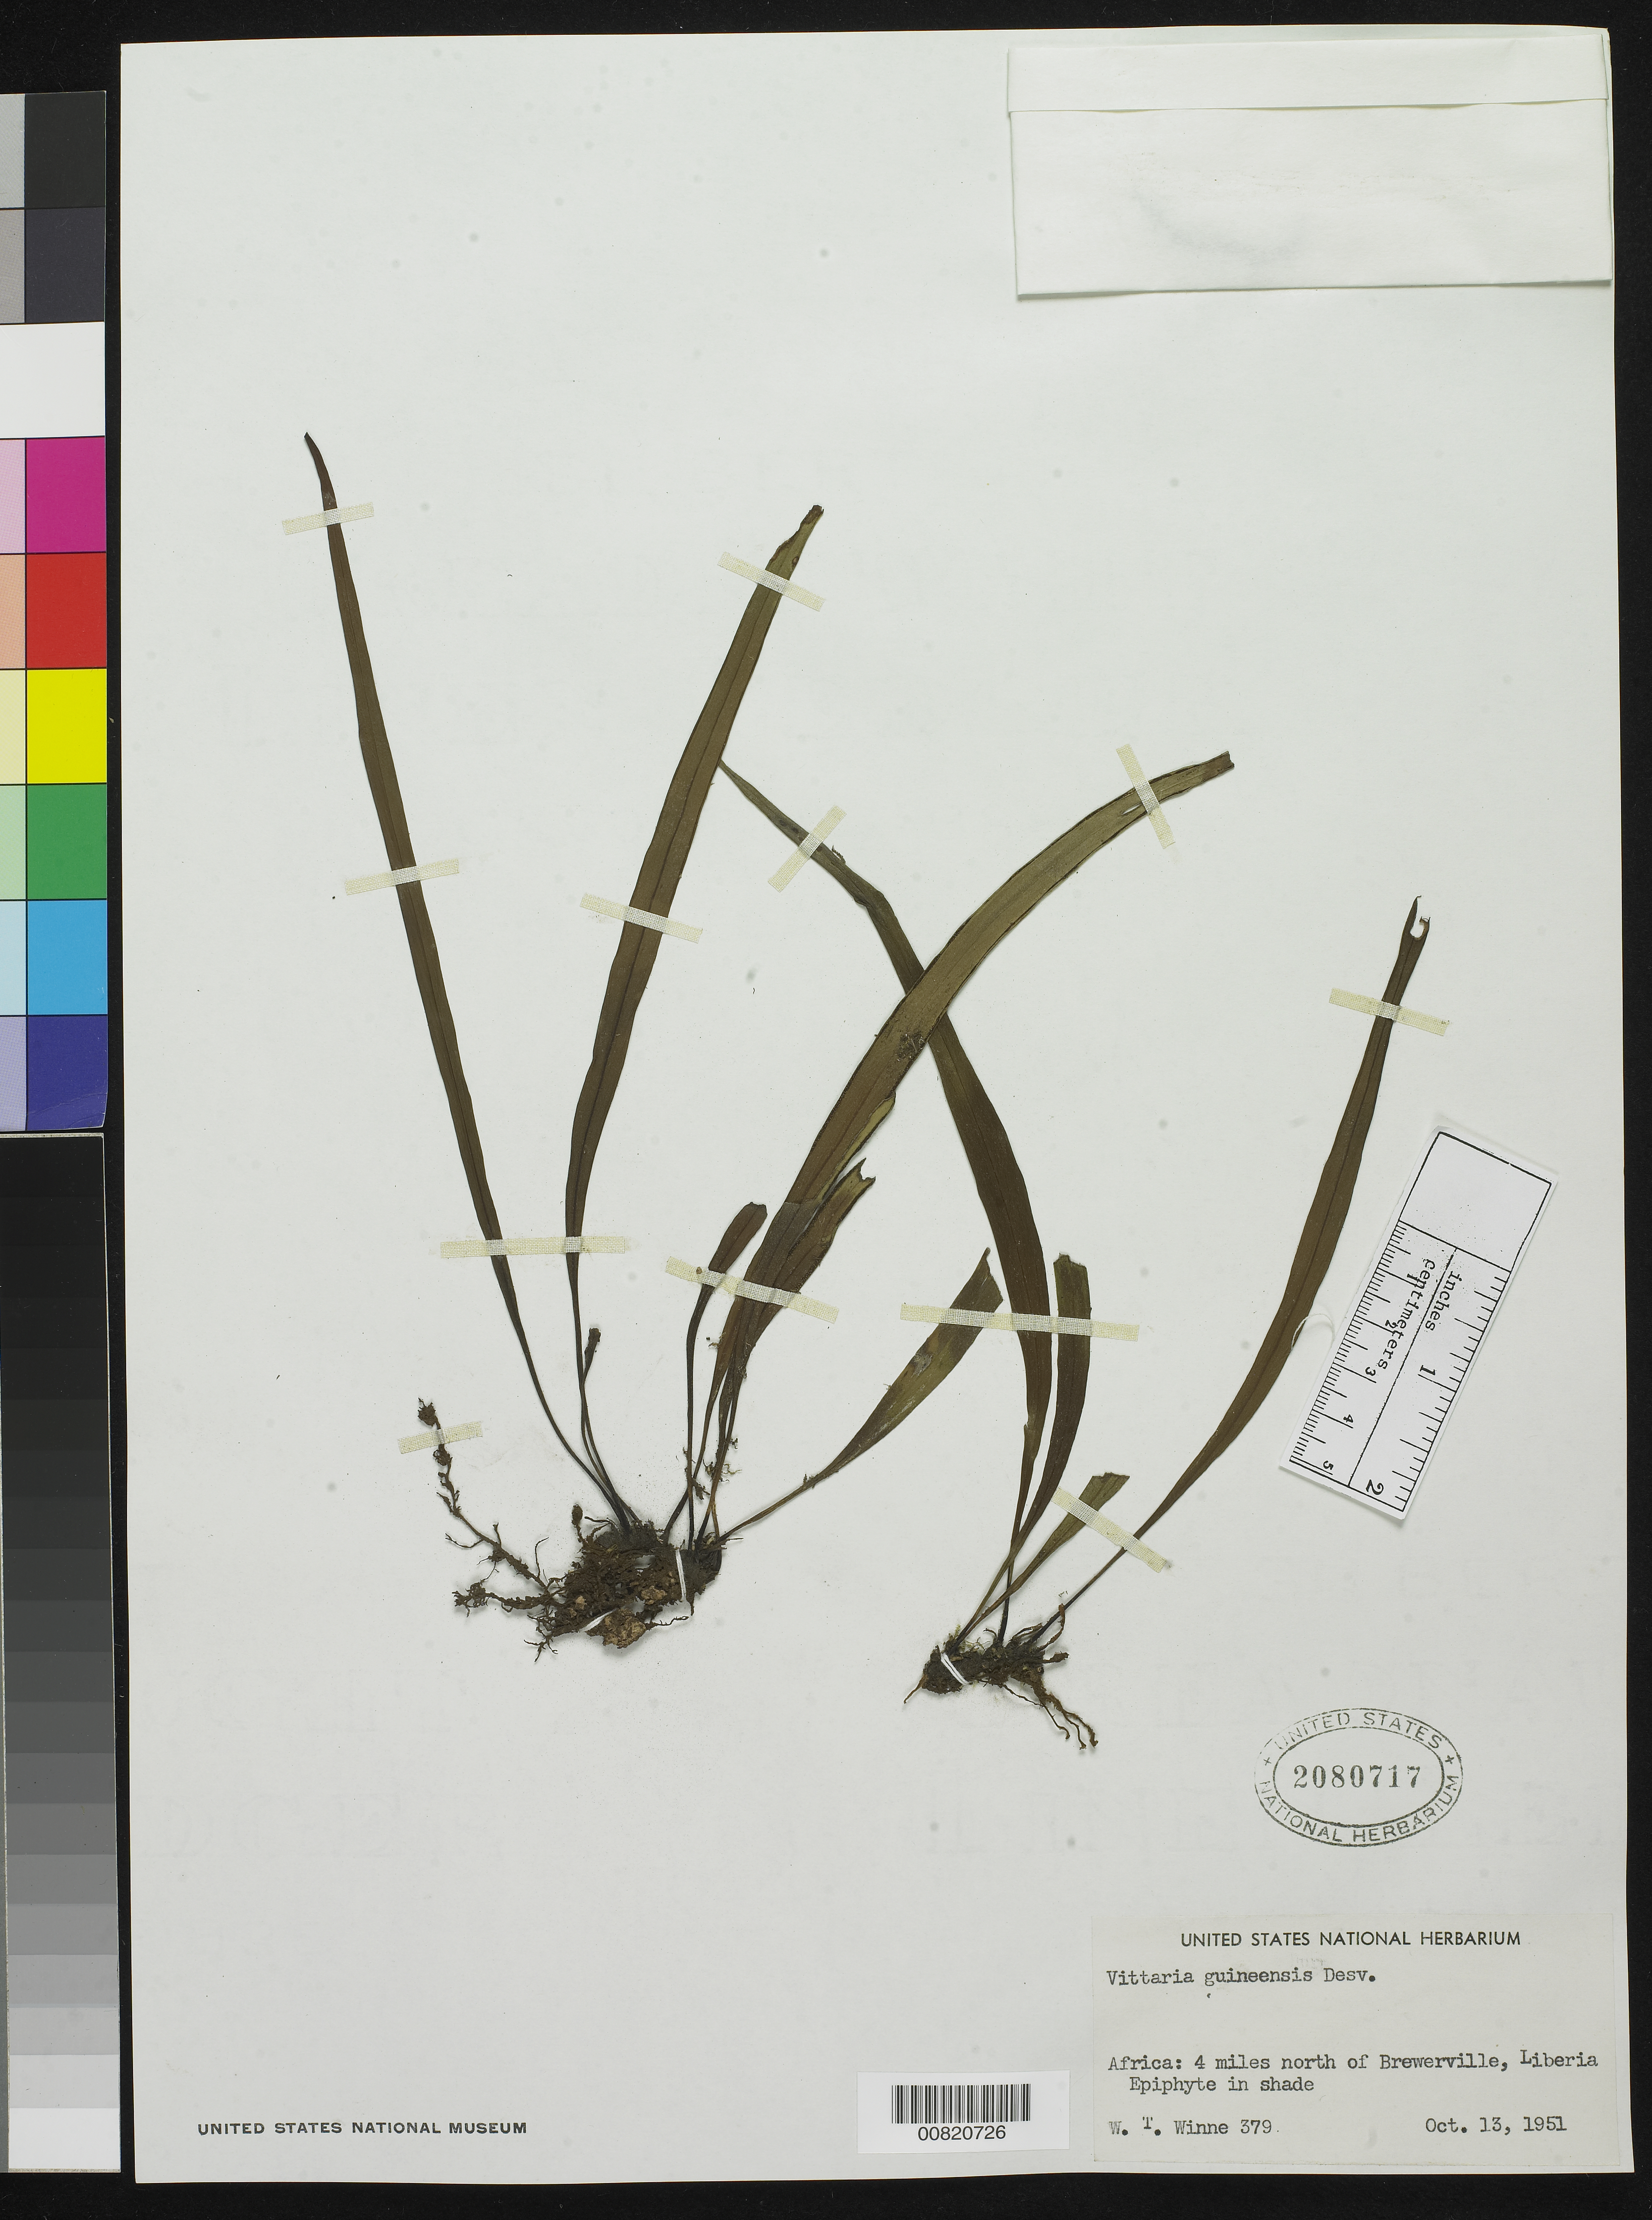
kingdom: Plantae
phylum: Tracheophyta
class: Polypodiopsida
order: Polypodiales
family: Pteridaceae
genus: Haplopteris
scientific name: Haplopteris guineensis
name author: (Desv.) E.H. Crane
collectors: -. Winne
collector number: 379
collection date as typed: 13 Oct 1951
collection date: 1951-10-13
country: Liberia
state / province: Montserrado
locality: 4 miles N of Brewerville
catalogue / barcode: US 2080717